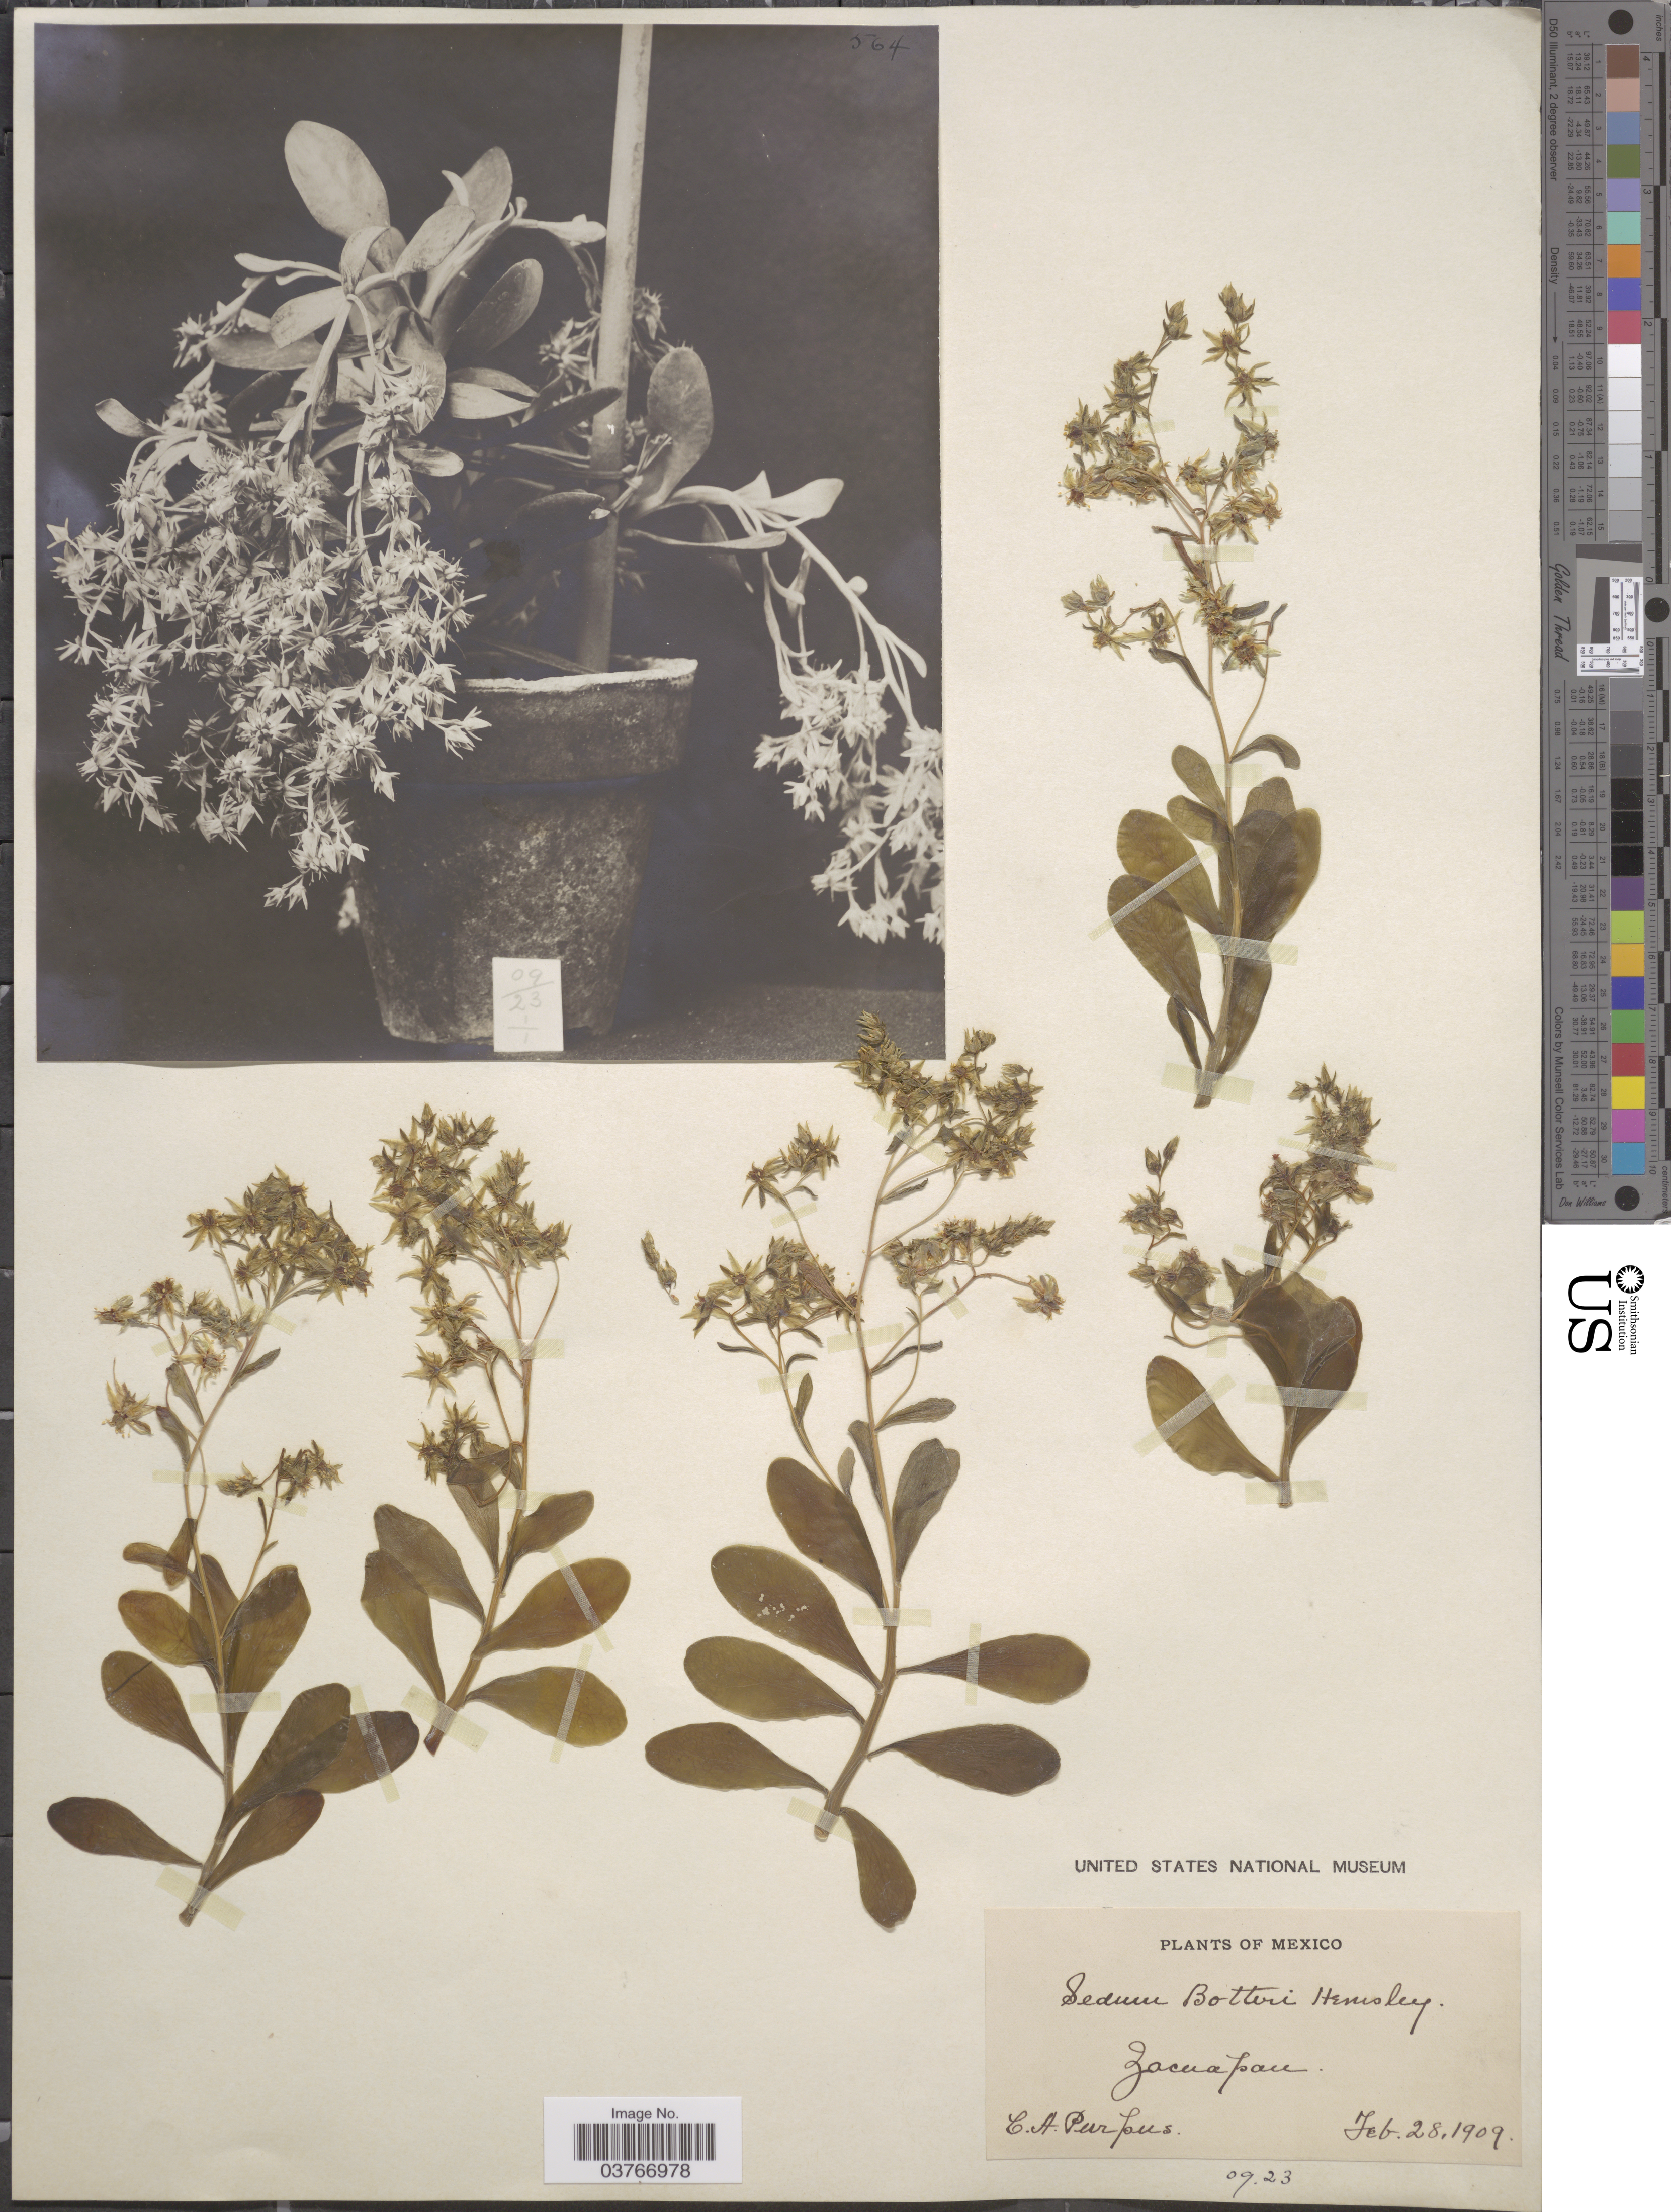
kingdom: Plantae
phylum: Tracheophyta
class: Magnoliopsida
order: Saxifragales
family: Crassulaceae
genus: Sedum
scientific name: Sedum botterii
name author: Hemsl.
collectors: C. A. Purpus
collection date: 1909-02-28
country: Mexico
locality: Zacuapan.